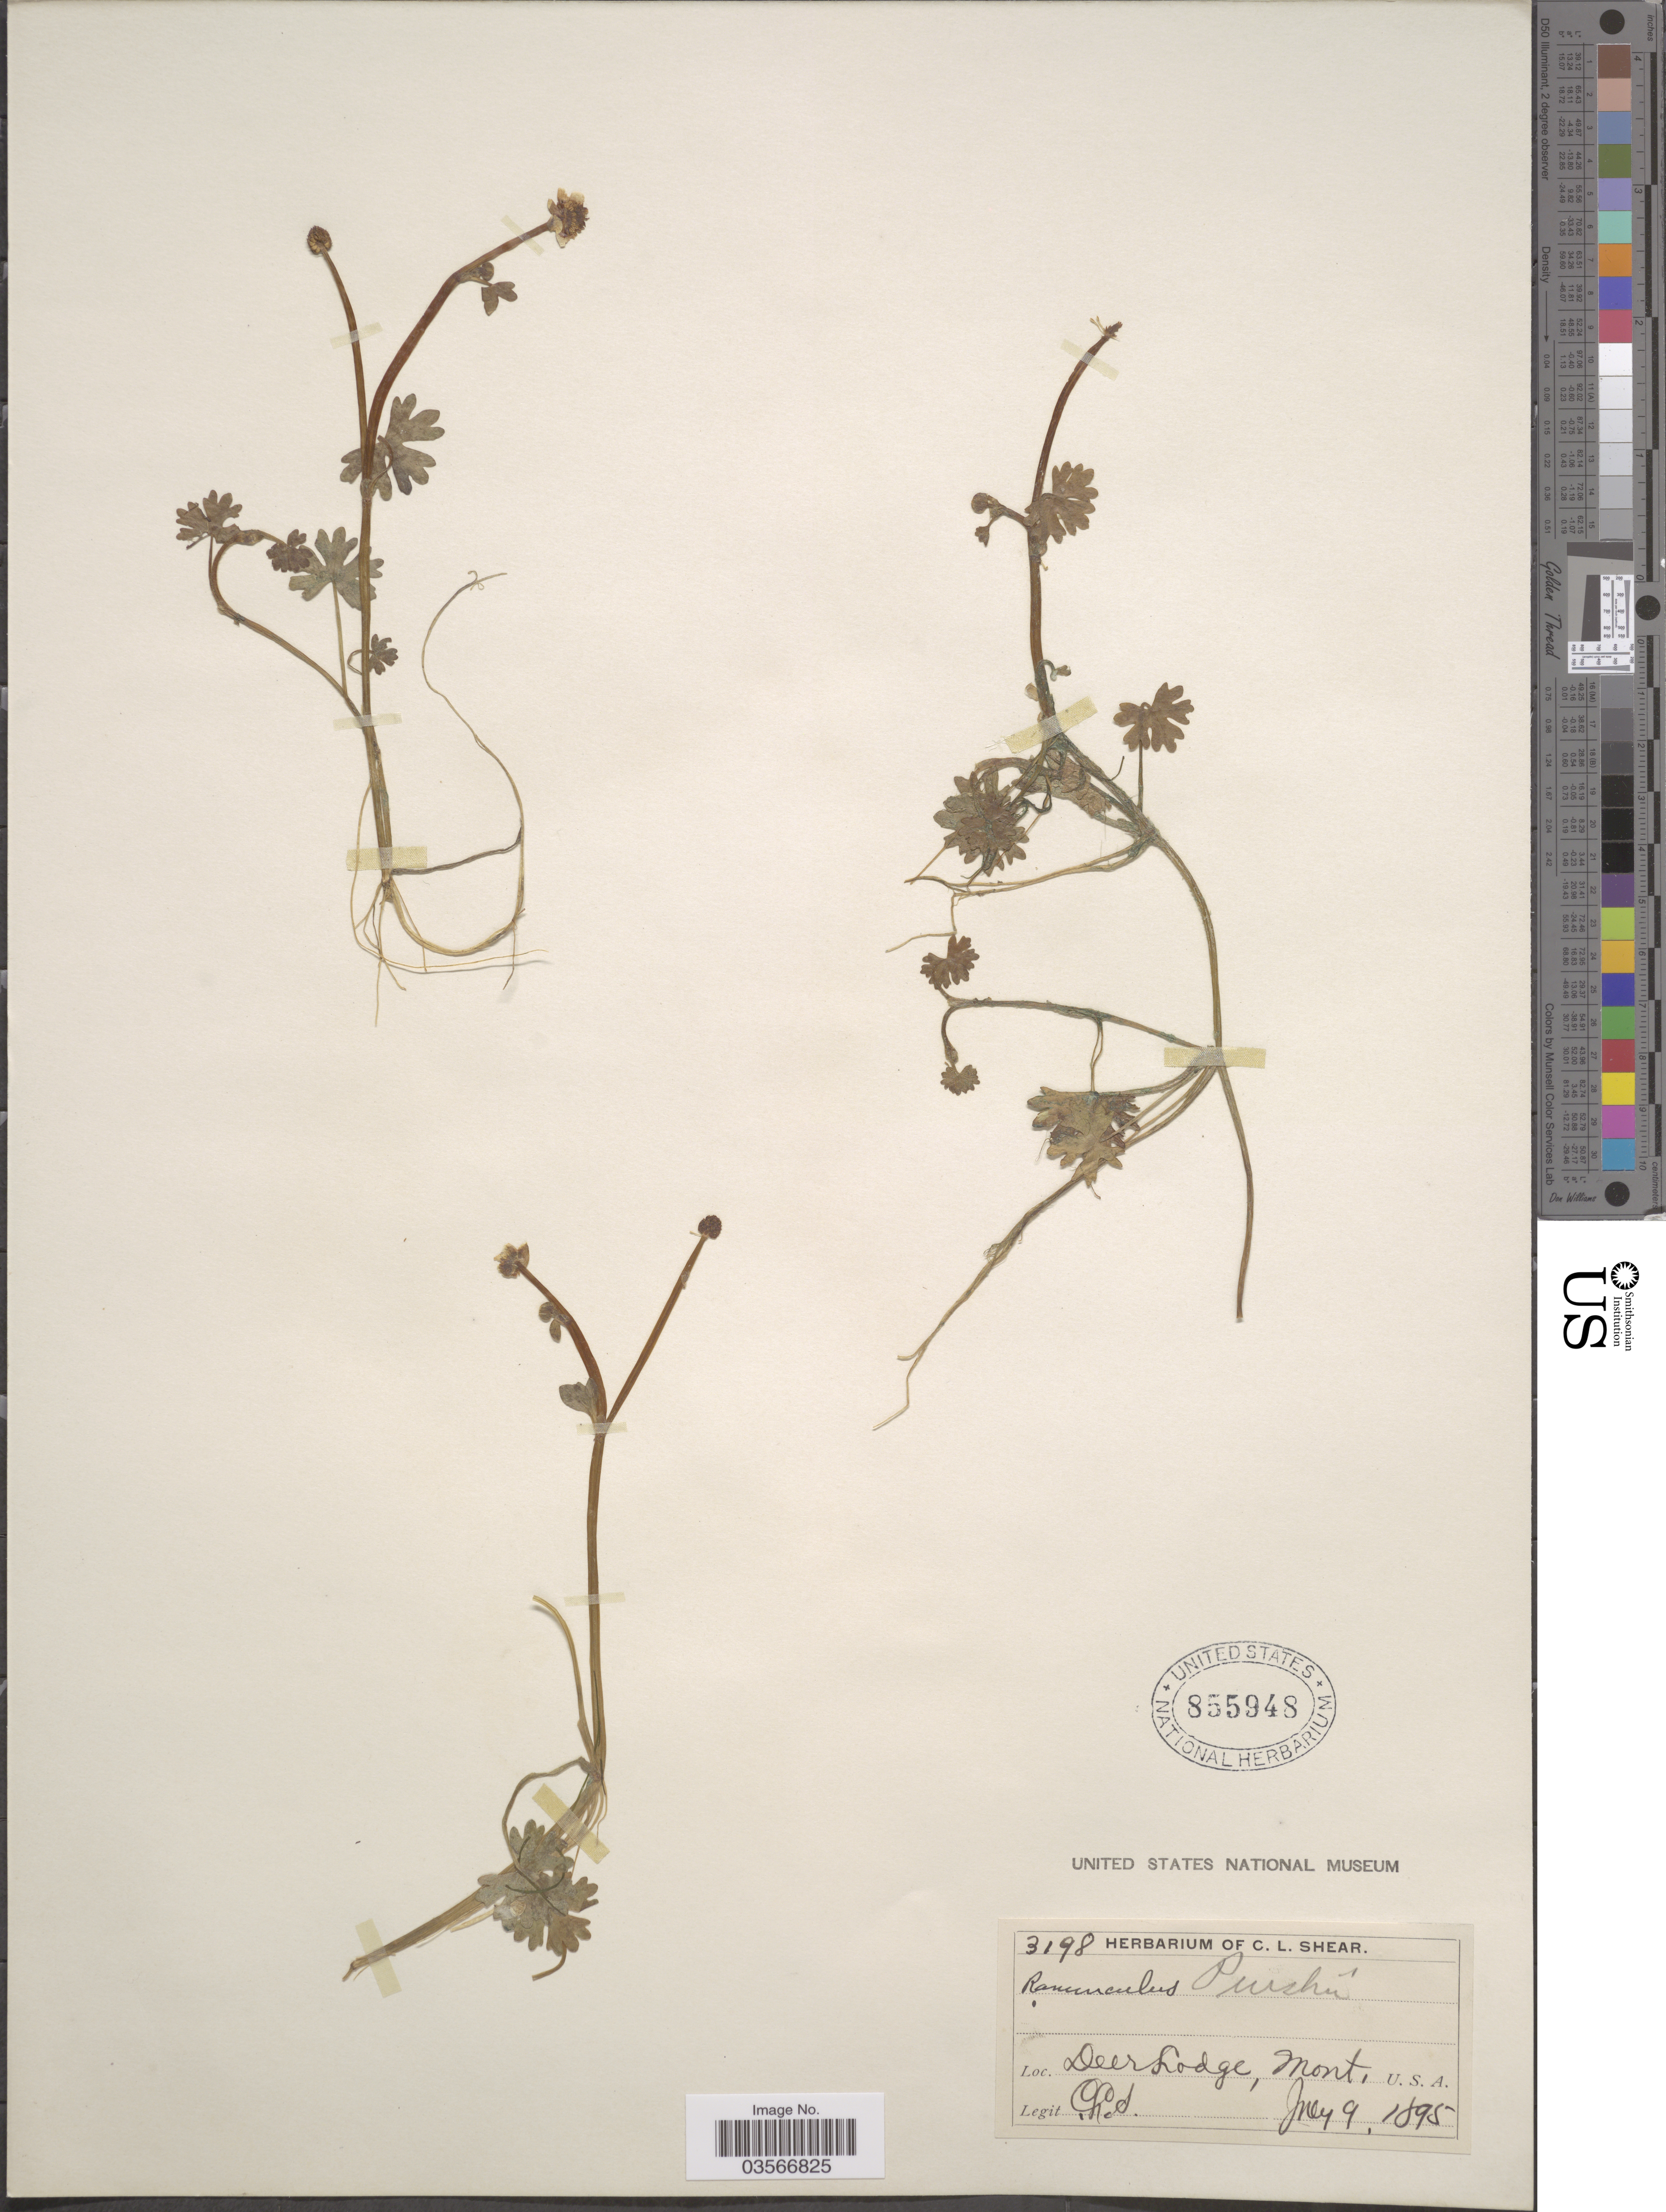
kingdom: Plantae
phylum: Tracheophyta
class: Magnoliopsida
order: Ranunculales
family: Ranunculaceae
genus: Ranunculus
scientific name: Ranunculus gmelinii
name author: DC.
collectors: C. L. Shear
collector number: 3198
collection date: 1895-07-09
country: United States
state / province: Montana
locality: Deer Lodge.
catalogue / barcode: US 855948